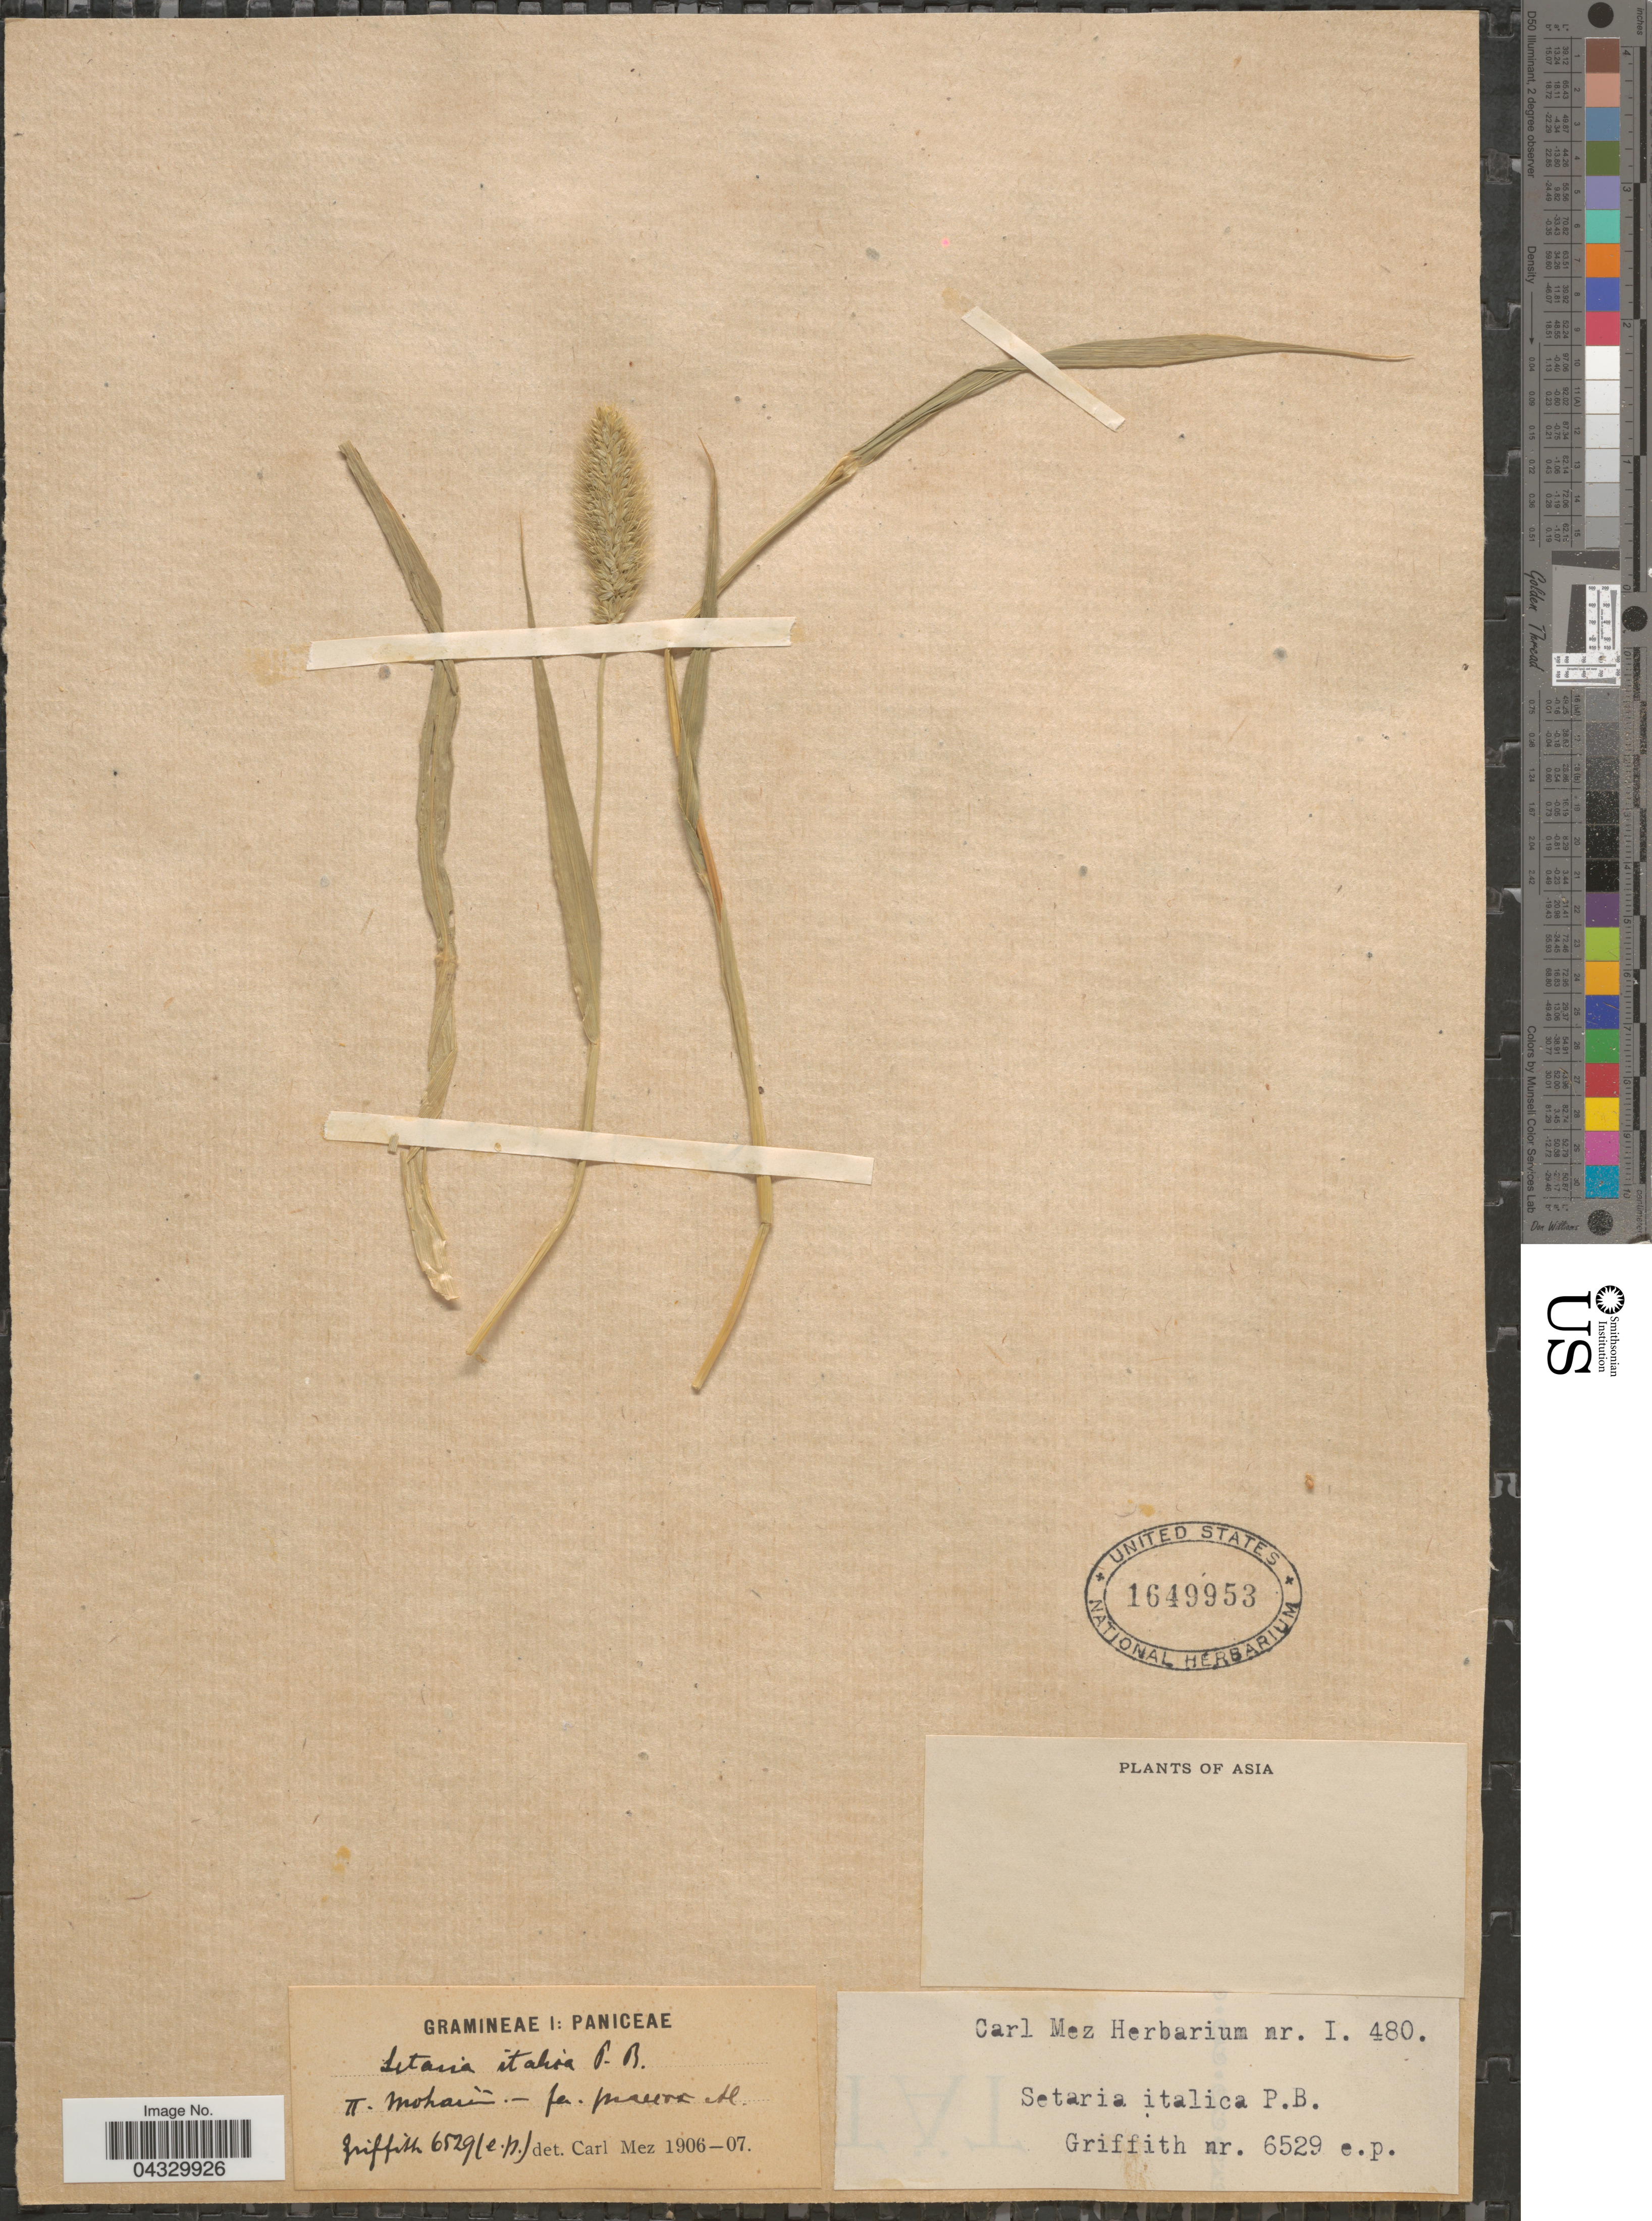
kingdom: Plantae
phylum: Tracheophyta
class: Liliopsida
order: Poales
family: Poaceae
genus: Setaria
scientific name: Setaria italica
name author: (L.) P. Beauv.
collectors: -. Griffith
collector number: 6529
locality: Asia.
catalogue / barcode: US 1649953